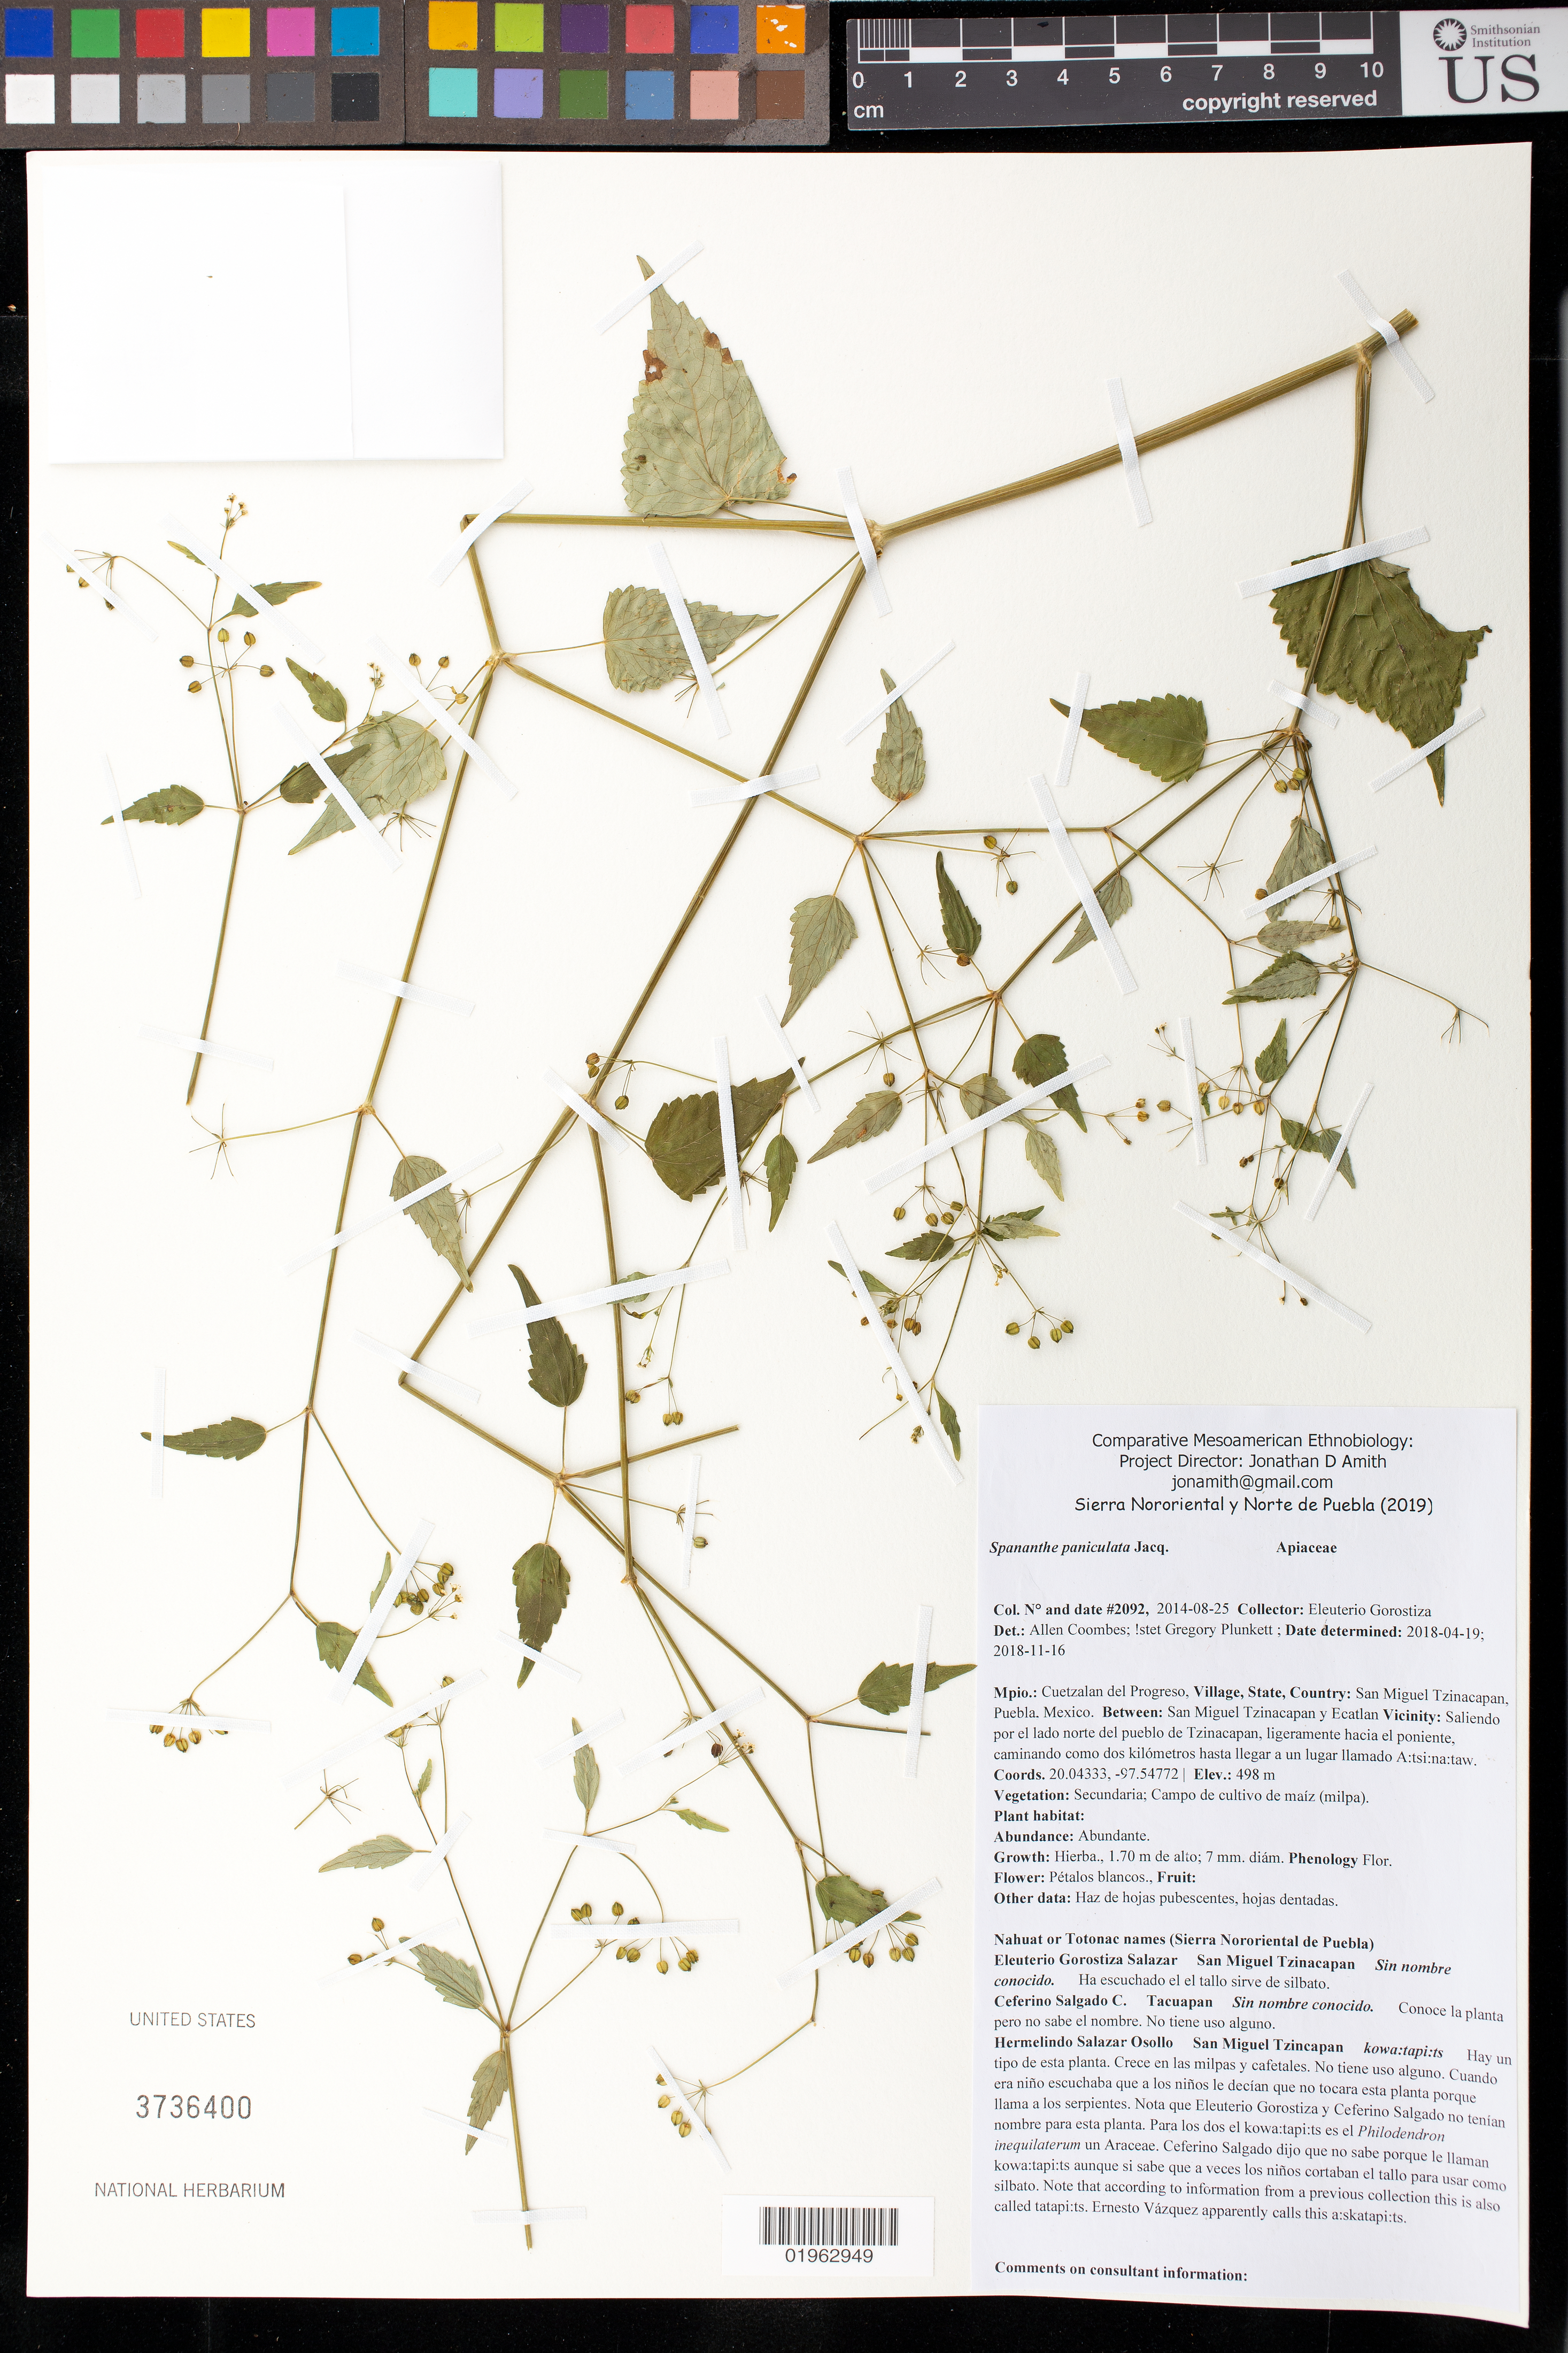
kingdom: Plantae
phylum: Tracheophyta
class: Magnoliopsida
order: Apiales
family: Apiaceae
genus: Spananthe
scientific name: Spananthe paniculata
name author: Jacq.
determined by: Coombes, Allen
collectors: J. D. Amith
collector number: JDA_02092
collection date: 2014-08-25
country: México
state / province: Puebla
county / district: Cuetzalan del Progreso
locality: PUEBLO: San Miguel Tzinacapan; LOCALIDAD EXACTA: Saliendo por el lado norte del pueblo de Tzinacapan, ligeramente hacia el poniente, caminando como dos kilómetros hasta llegar a un lugar llamado A:tsi:na:taw.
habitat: Found in a milpa.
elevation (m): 498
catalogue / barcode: US 3736400